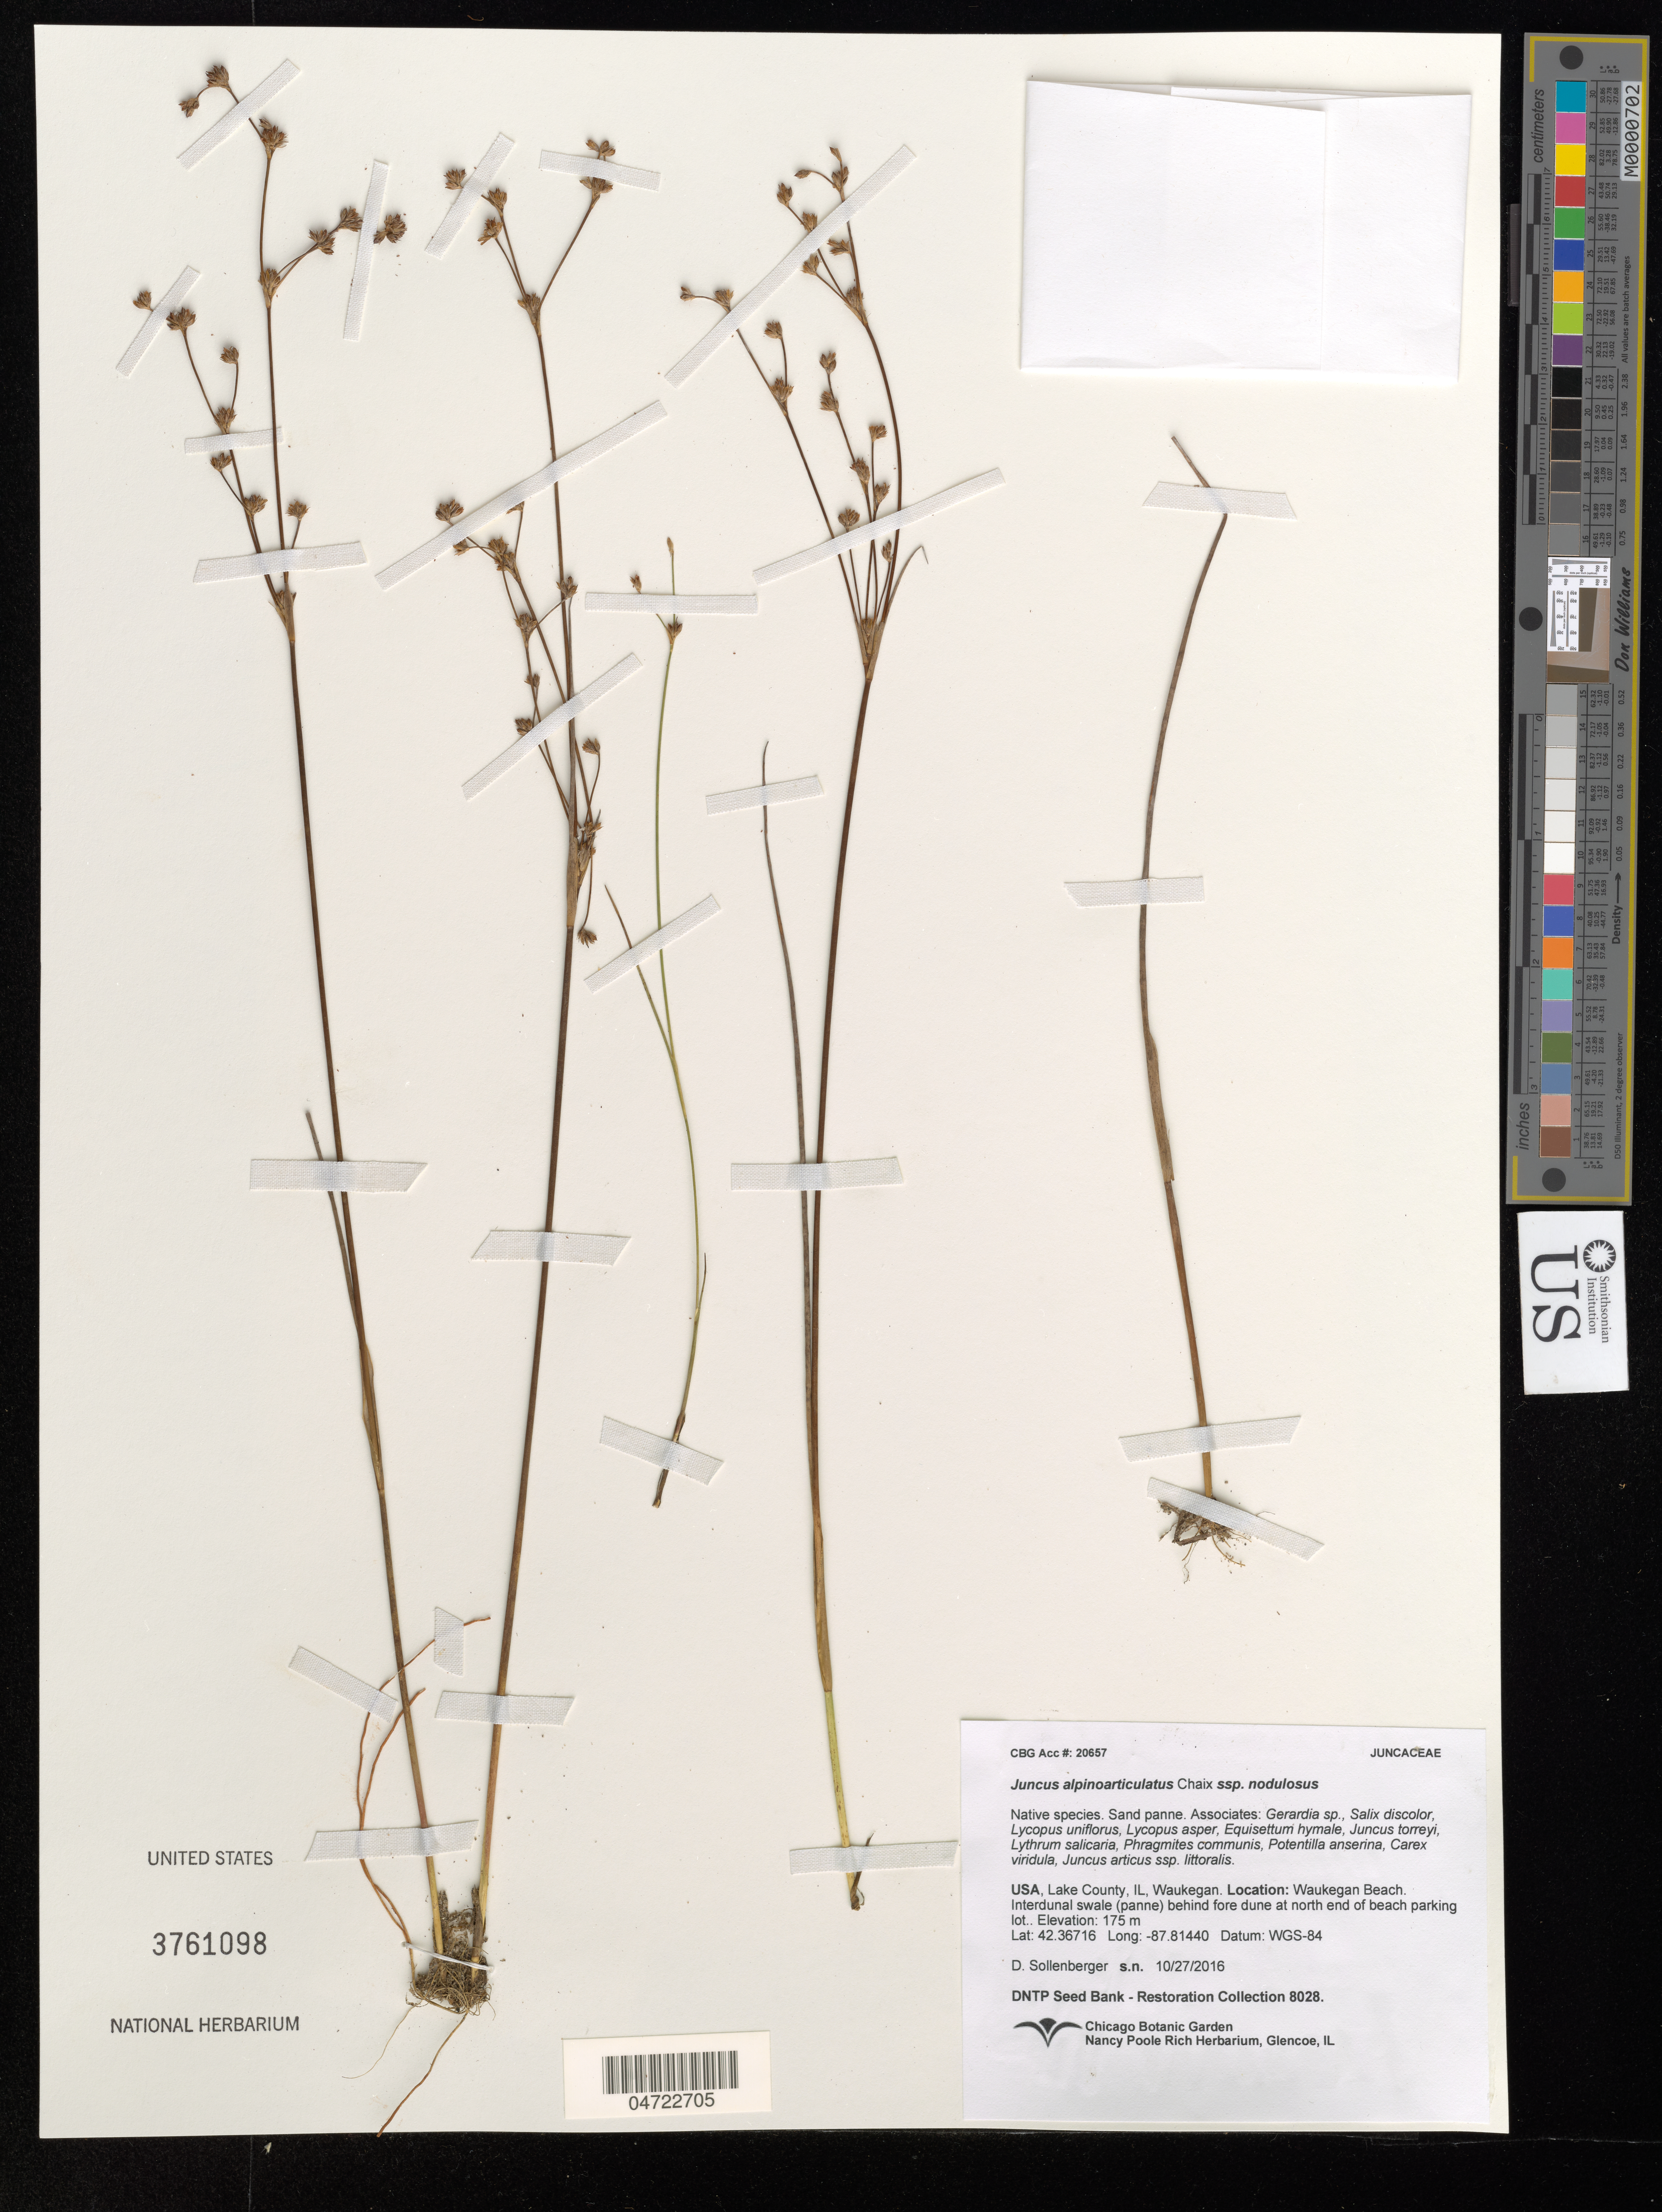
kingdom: Plantae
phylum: Tracheophyta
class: Liliopsida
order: Poales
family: Juncaceae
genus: Juncus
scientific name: Juncus alpinoarticulatus subsp. nodulosus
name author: (Wahlenb.) Hämet-Ahti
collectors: D. Sollenberger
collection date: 2016-10-27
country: United States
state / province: Illinois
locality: Lake County, Waukegan. Waukegan Beach. Interdunal swale (panne) behind fore dune at north end of beach parking lot.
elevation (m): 175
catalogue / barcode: US 3761098